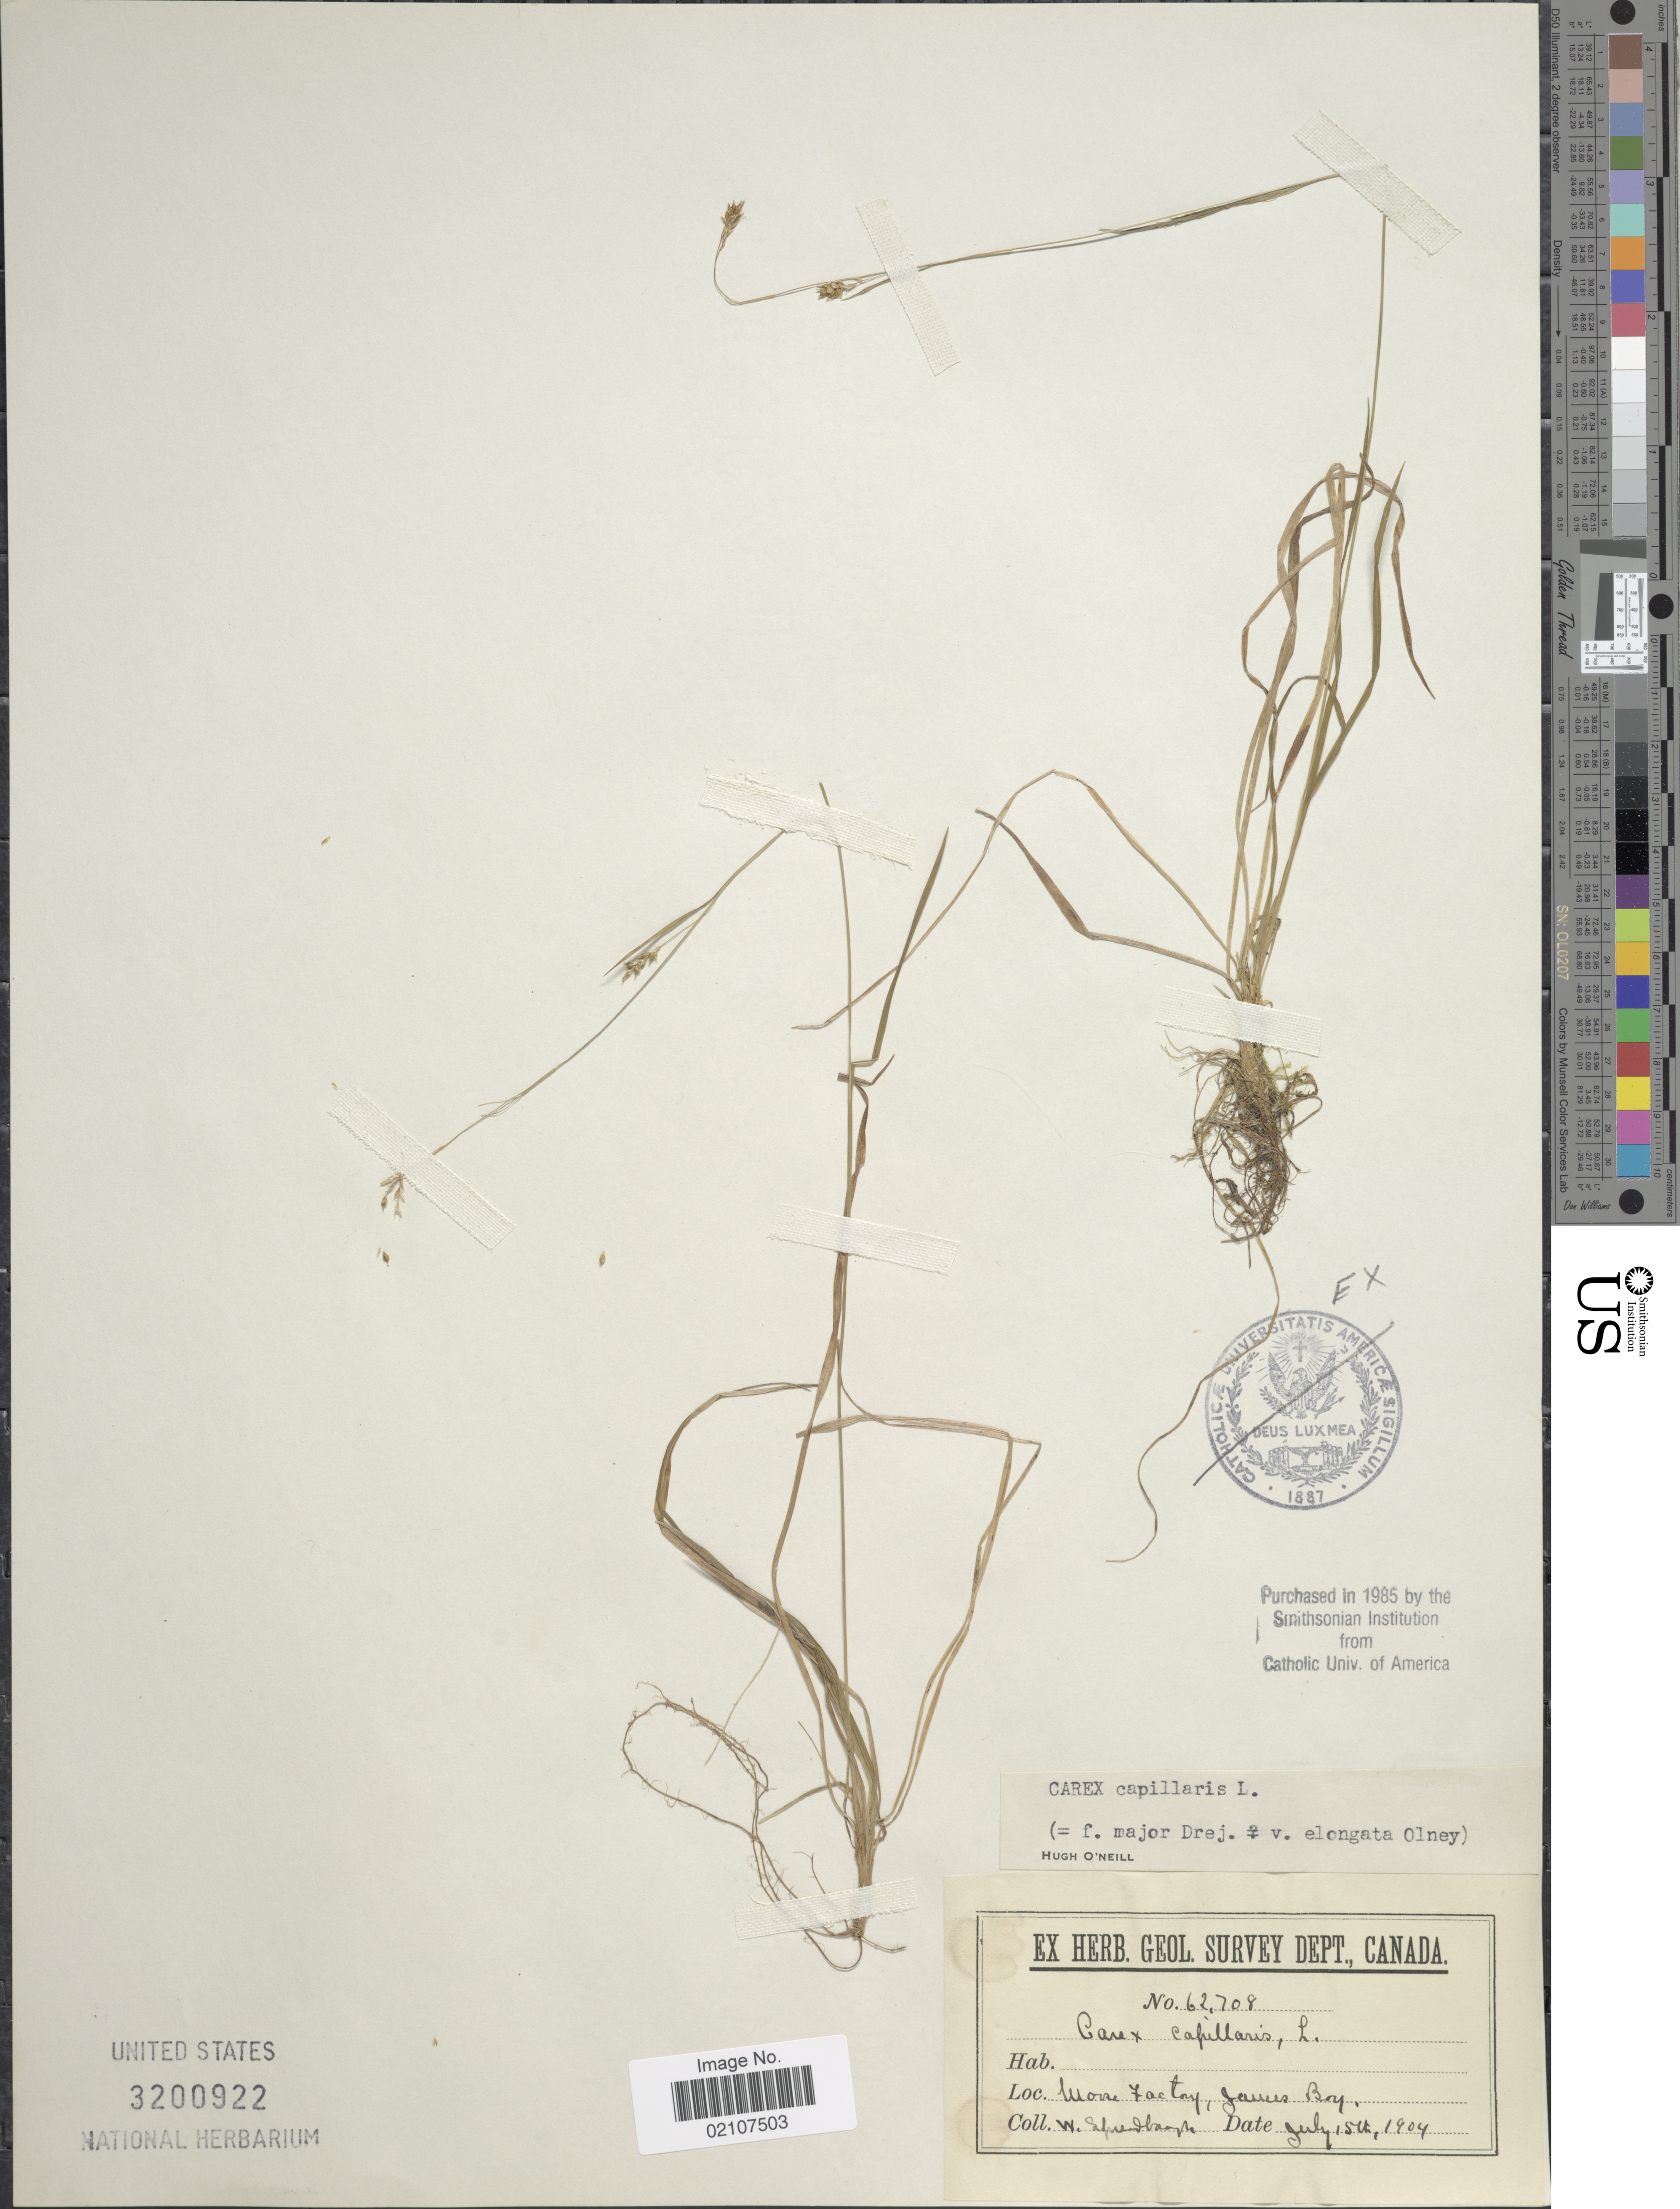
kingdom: Plantae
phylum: Tracheophyta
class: Liliopsida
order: Poales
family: Cyperaceae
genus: Carex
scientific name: Carex capillaris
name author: L.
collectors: W. Spreadborough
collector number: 62708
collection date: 1904-07-15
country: Canada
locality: Moore Factory, James Bay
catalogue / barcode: US 3200922